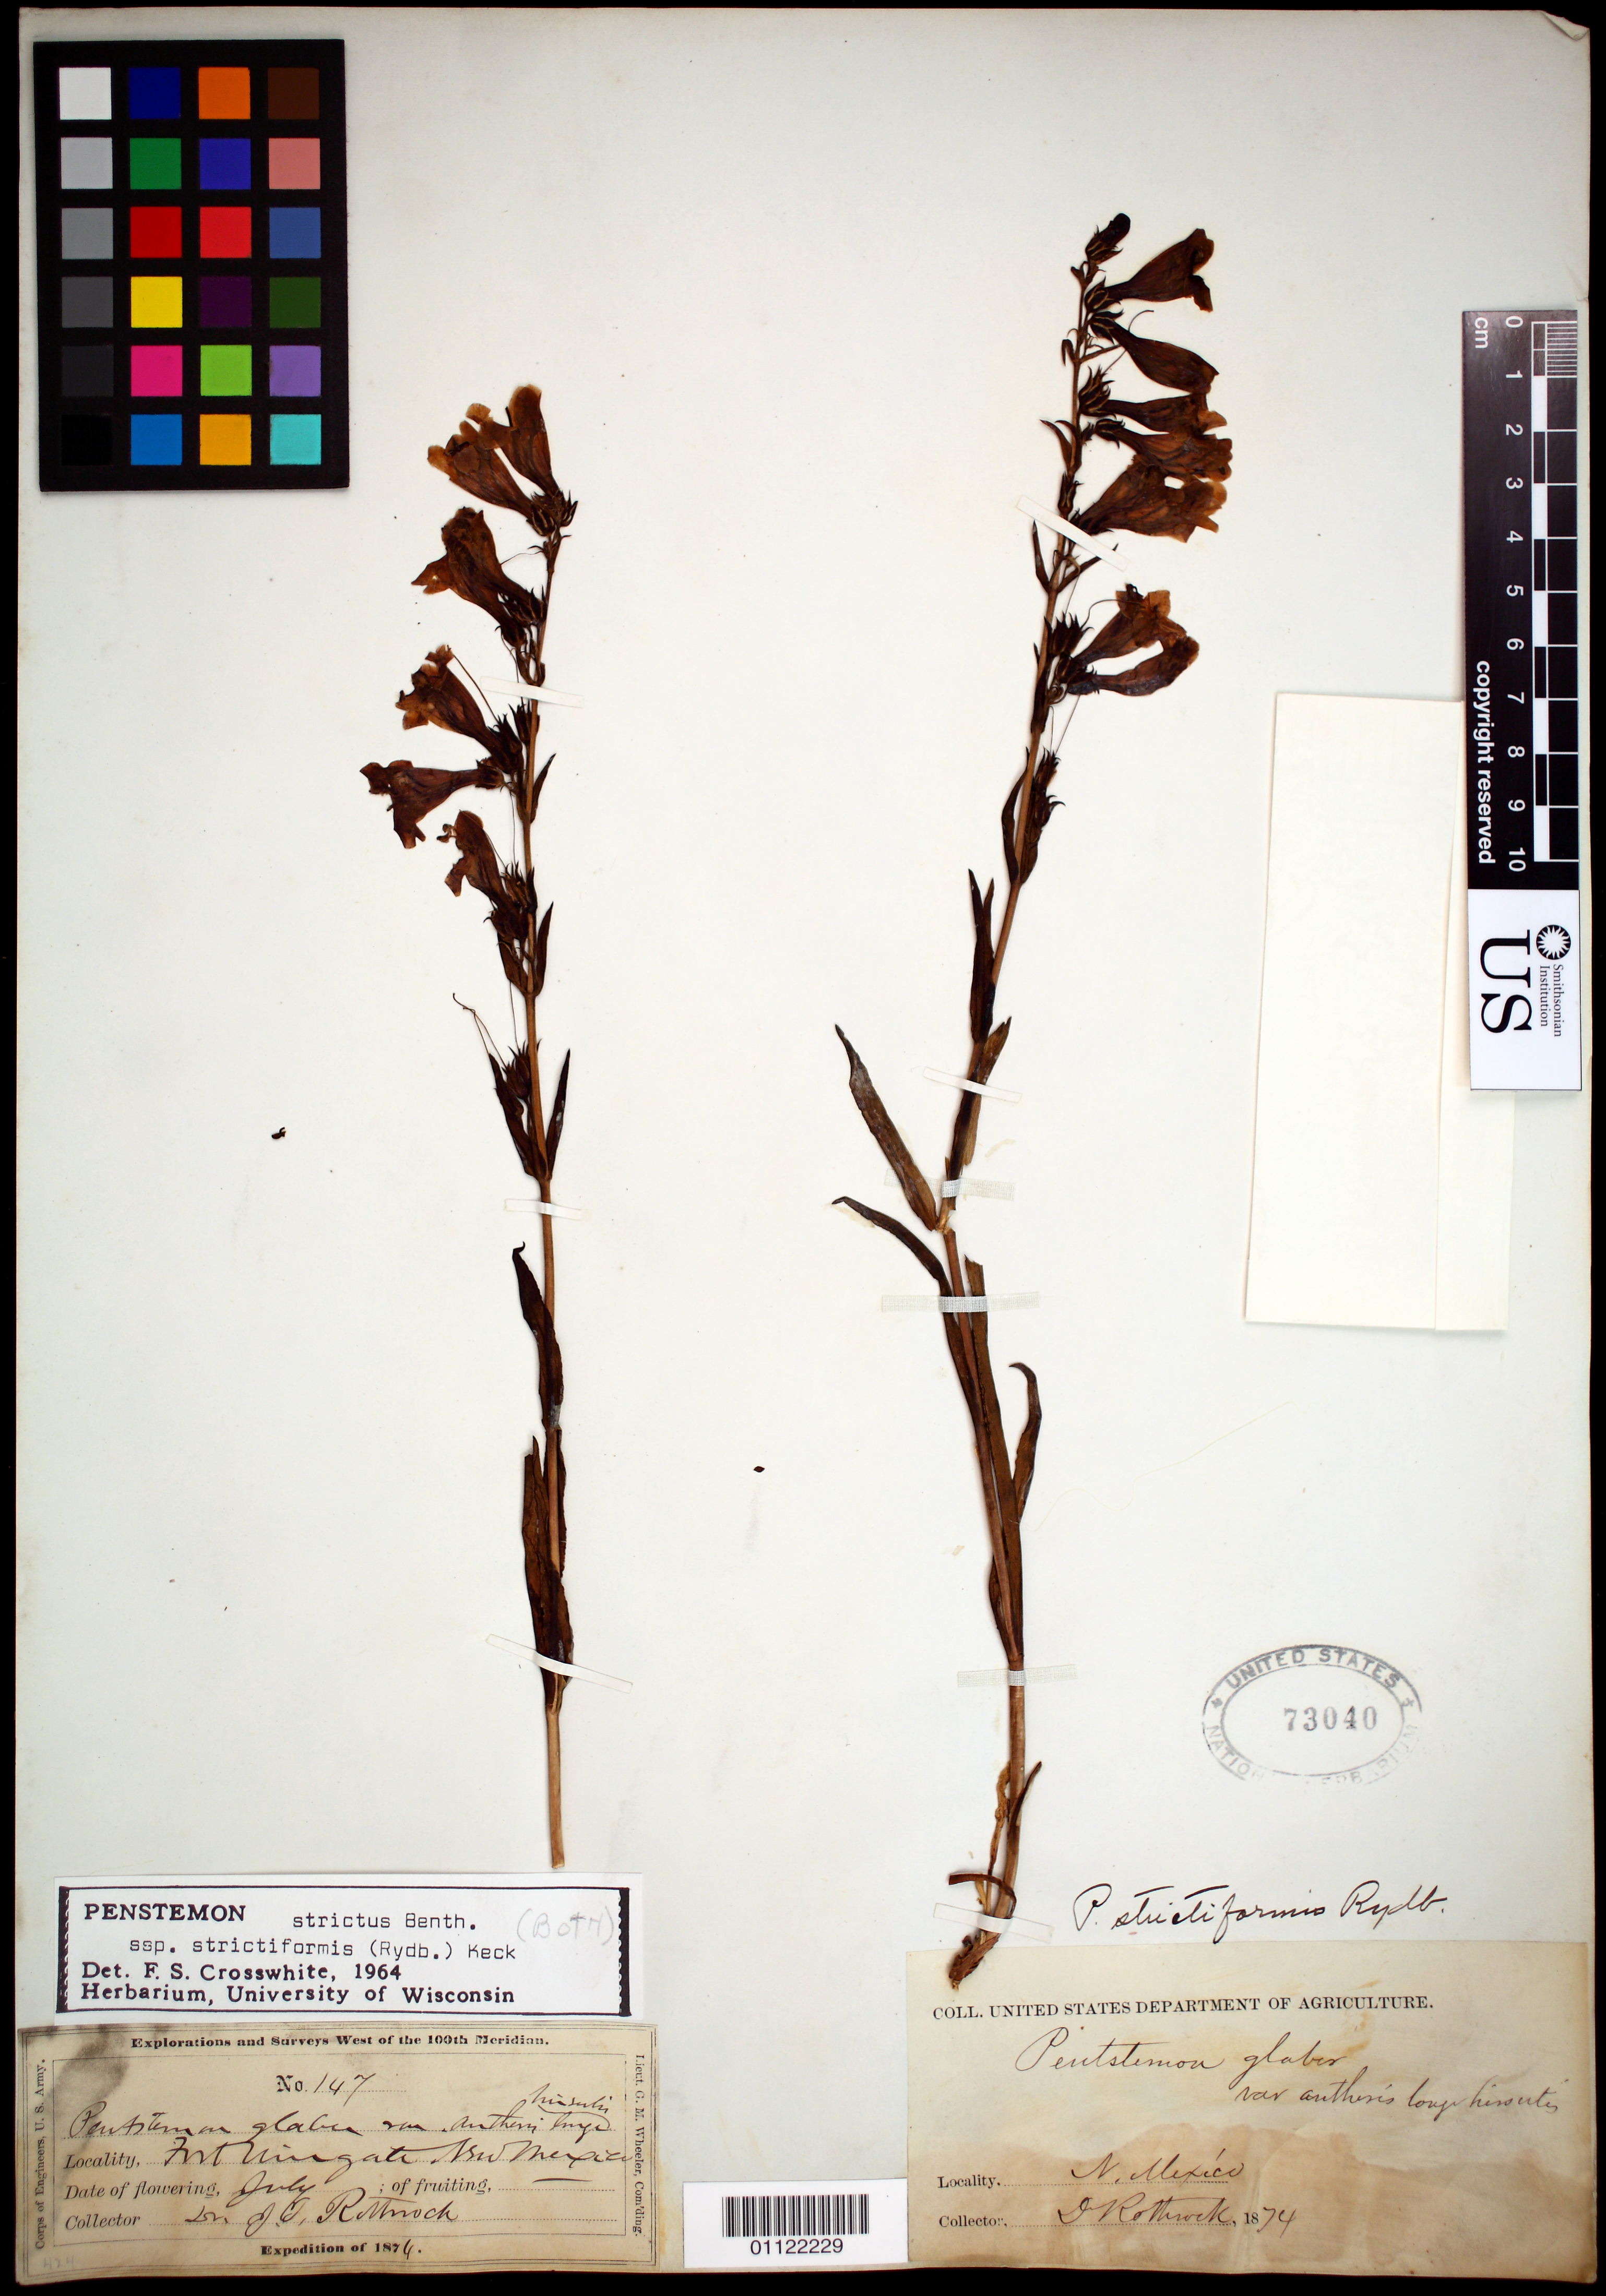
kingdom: Plantae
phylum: Tracheophyta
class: Magnoliopsida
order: Lamiales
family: Plantaginaceae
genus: Penstemon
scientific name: Penstemon strictus subsp. strictiformis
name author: (Rydb.) D.D. Keck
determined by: Crosswhite, F. S.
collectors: J. T. Rothrock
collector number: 147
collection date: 1874-07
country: United States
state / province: New Mexico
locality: Fort Wingate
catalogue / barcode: US 73040